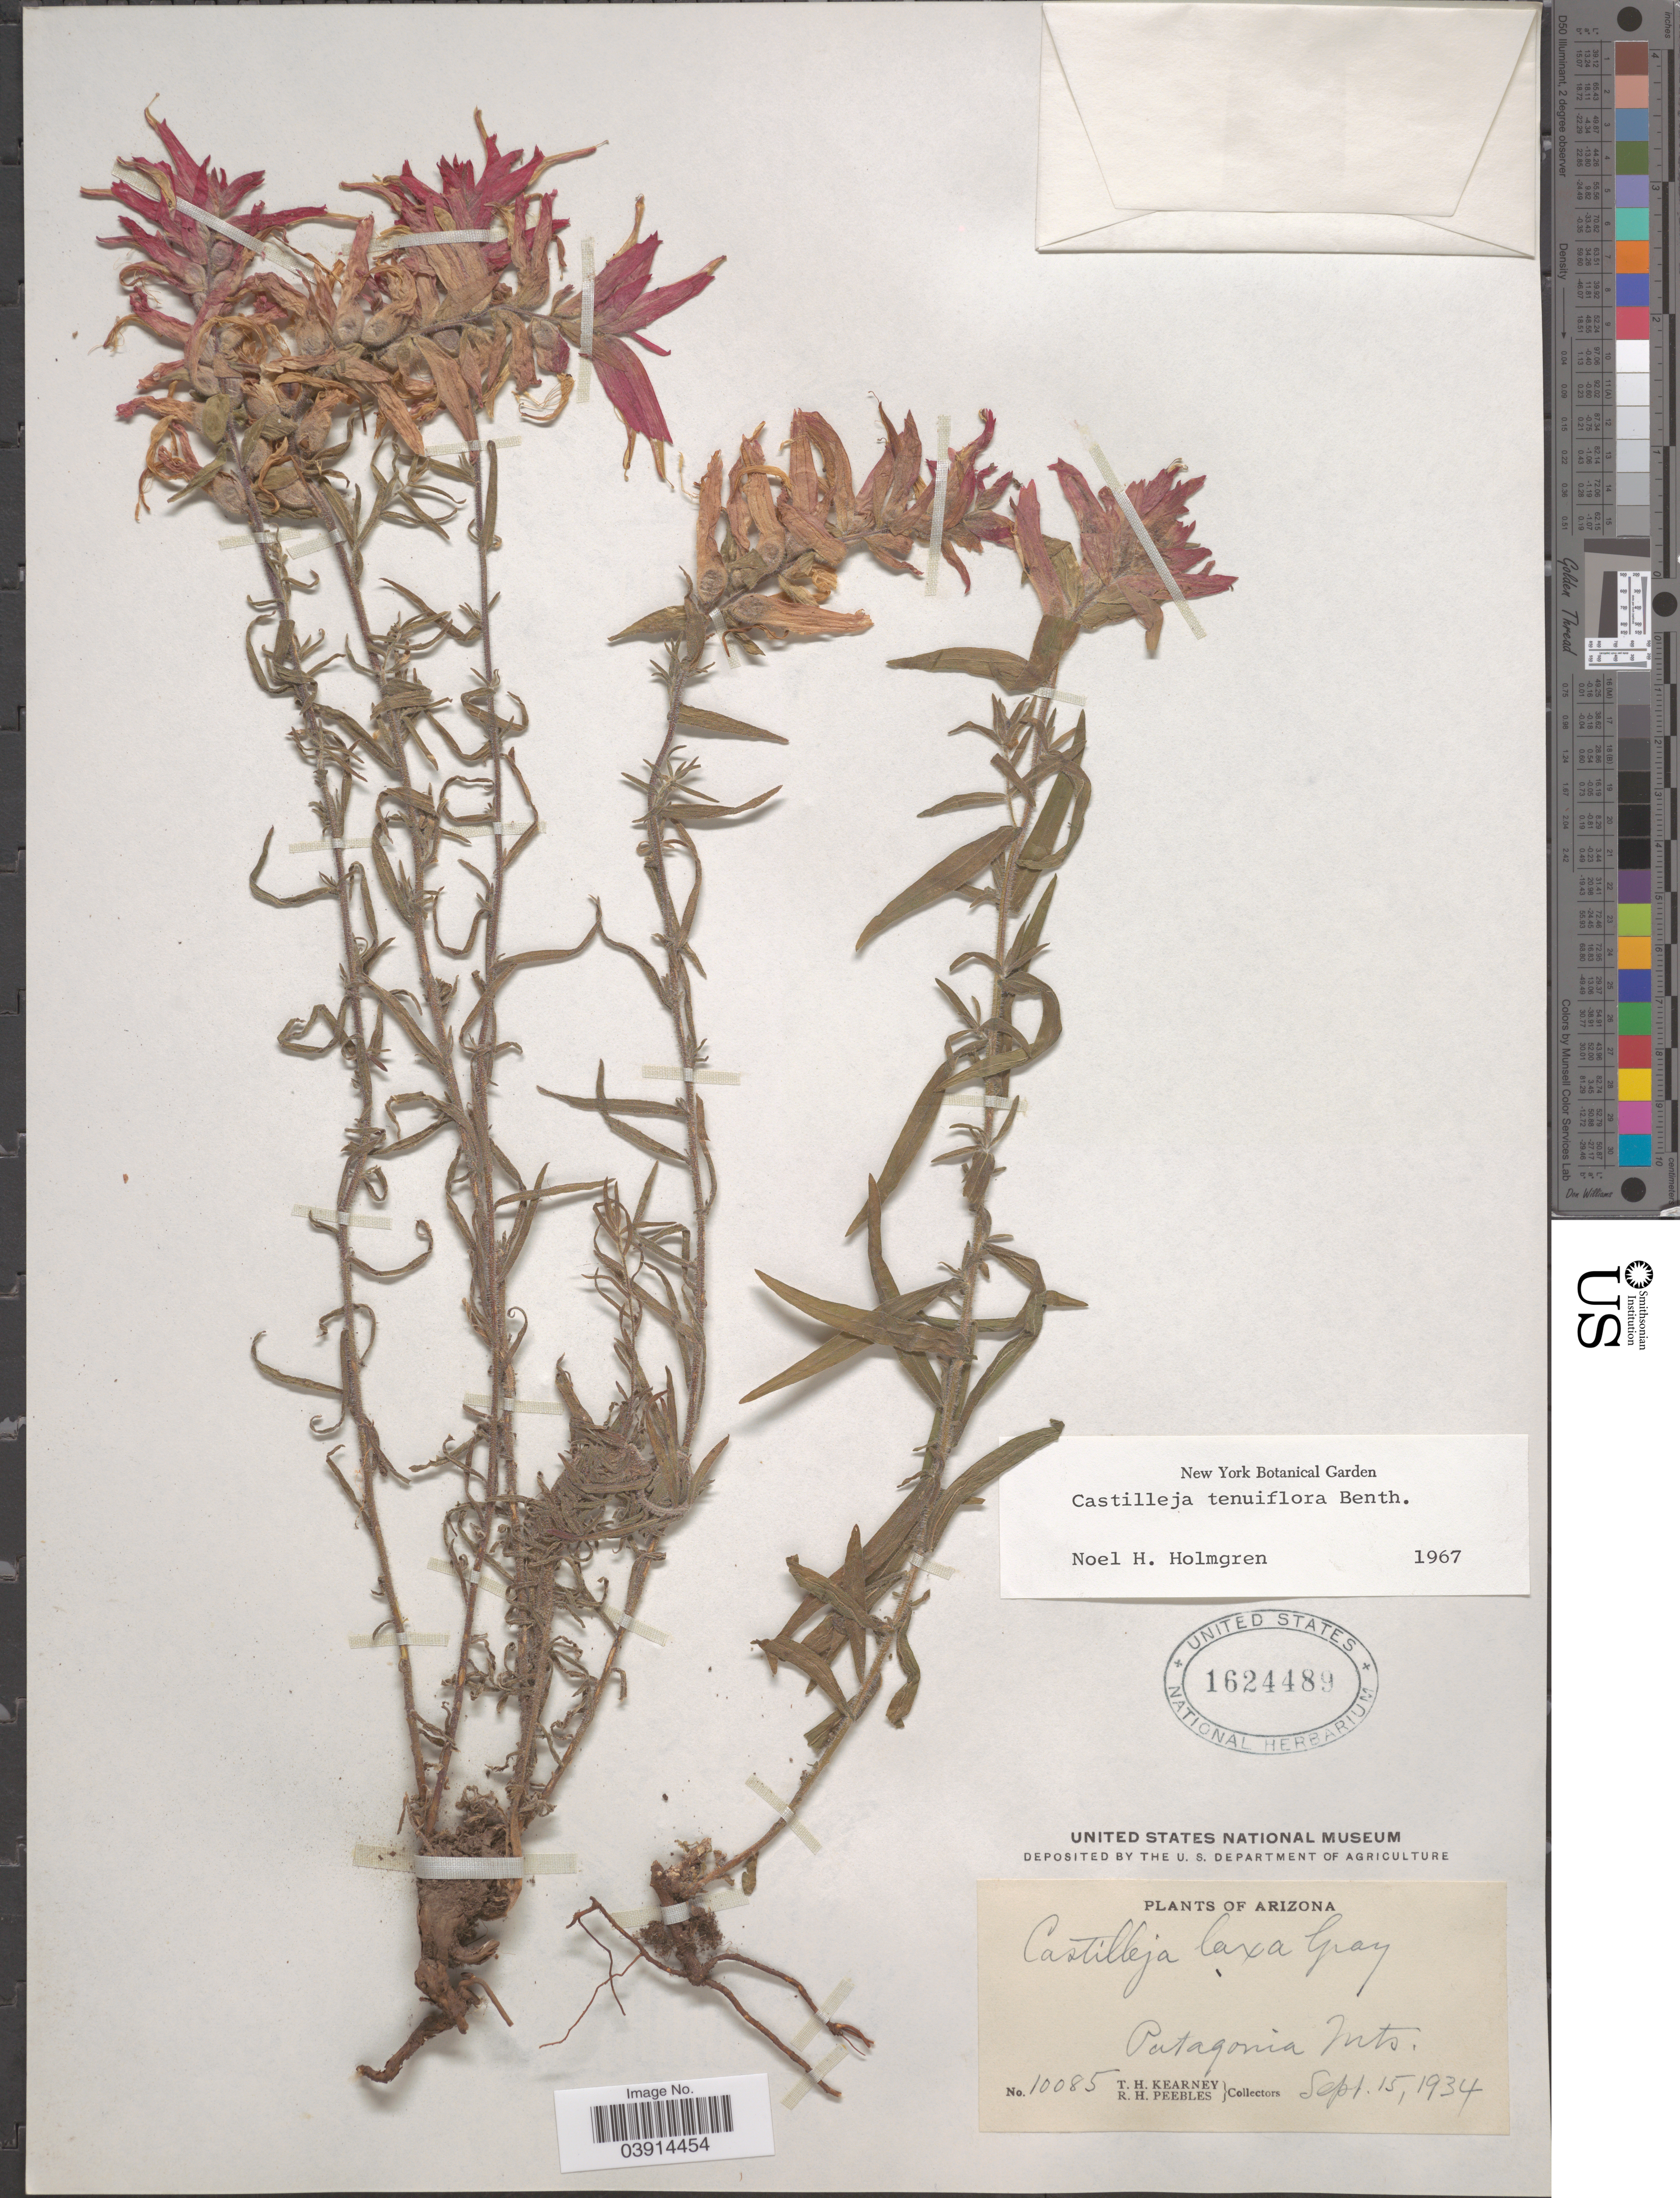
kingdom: Plantae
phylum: Tracheophyta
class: Magnoliopsida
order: Lamiales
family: Orobanchaceae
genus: Castilleja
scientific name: Castilleja tenuiflora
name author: Benth.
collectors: T. H. Kearney & R. H. Peebles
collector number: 10085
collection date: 1934-09-15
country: United States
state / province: Arizona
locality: Patagonia Mts.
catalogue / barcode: US 1624489